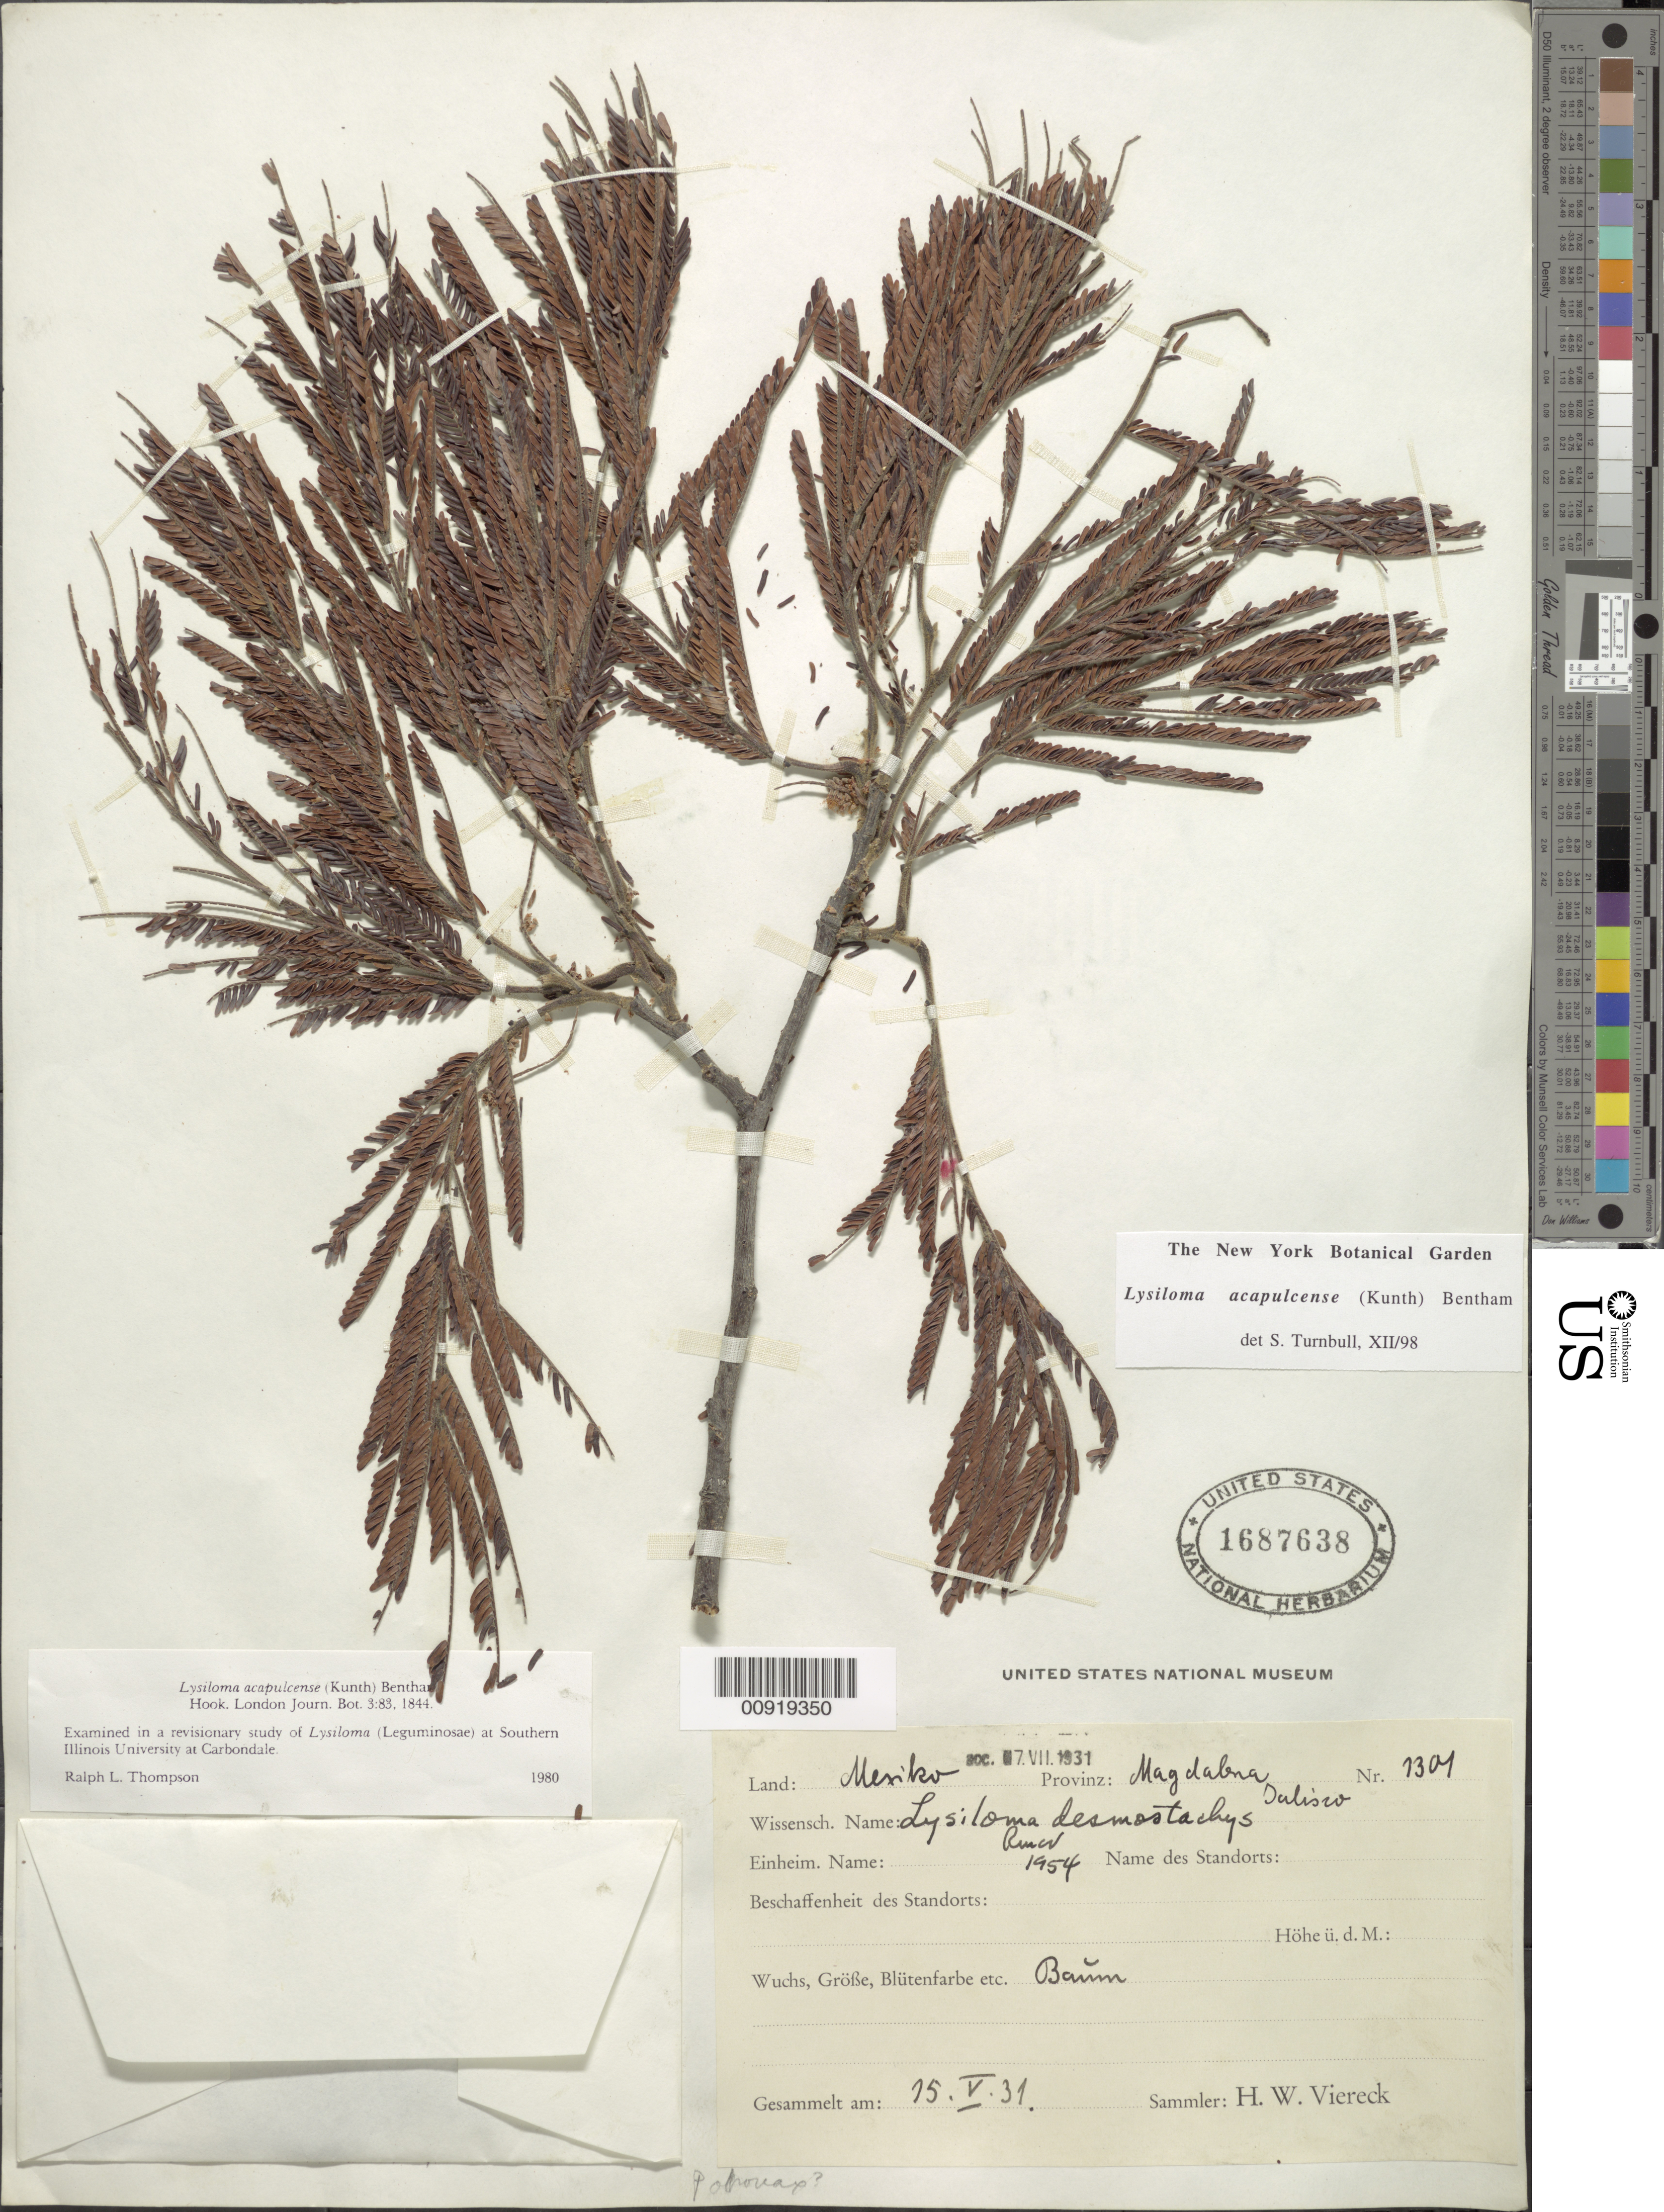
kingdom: Plantae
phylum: Tracheophyta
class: Magnoliopsida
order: Fabales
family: Fabaceae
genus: Lysiloma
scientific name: Lysiloma acapulcense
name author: (Kunth) Benth.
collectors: H. W. Viereck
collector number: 1301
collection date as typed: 15 May 1931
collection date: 1931-05-15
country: Mexico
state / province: Jalisco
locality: Magdalena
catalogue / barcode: US 1687638